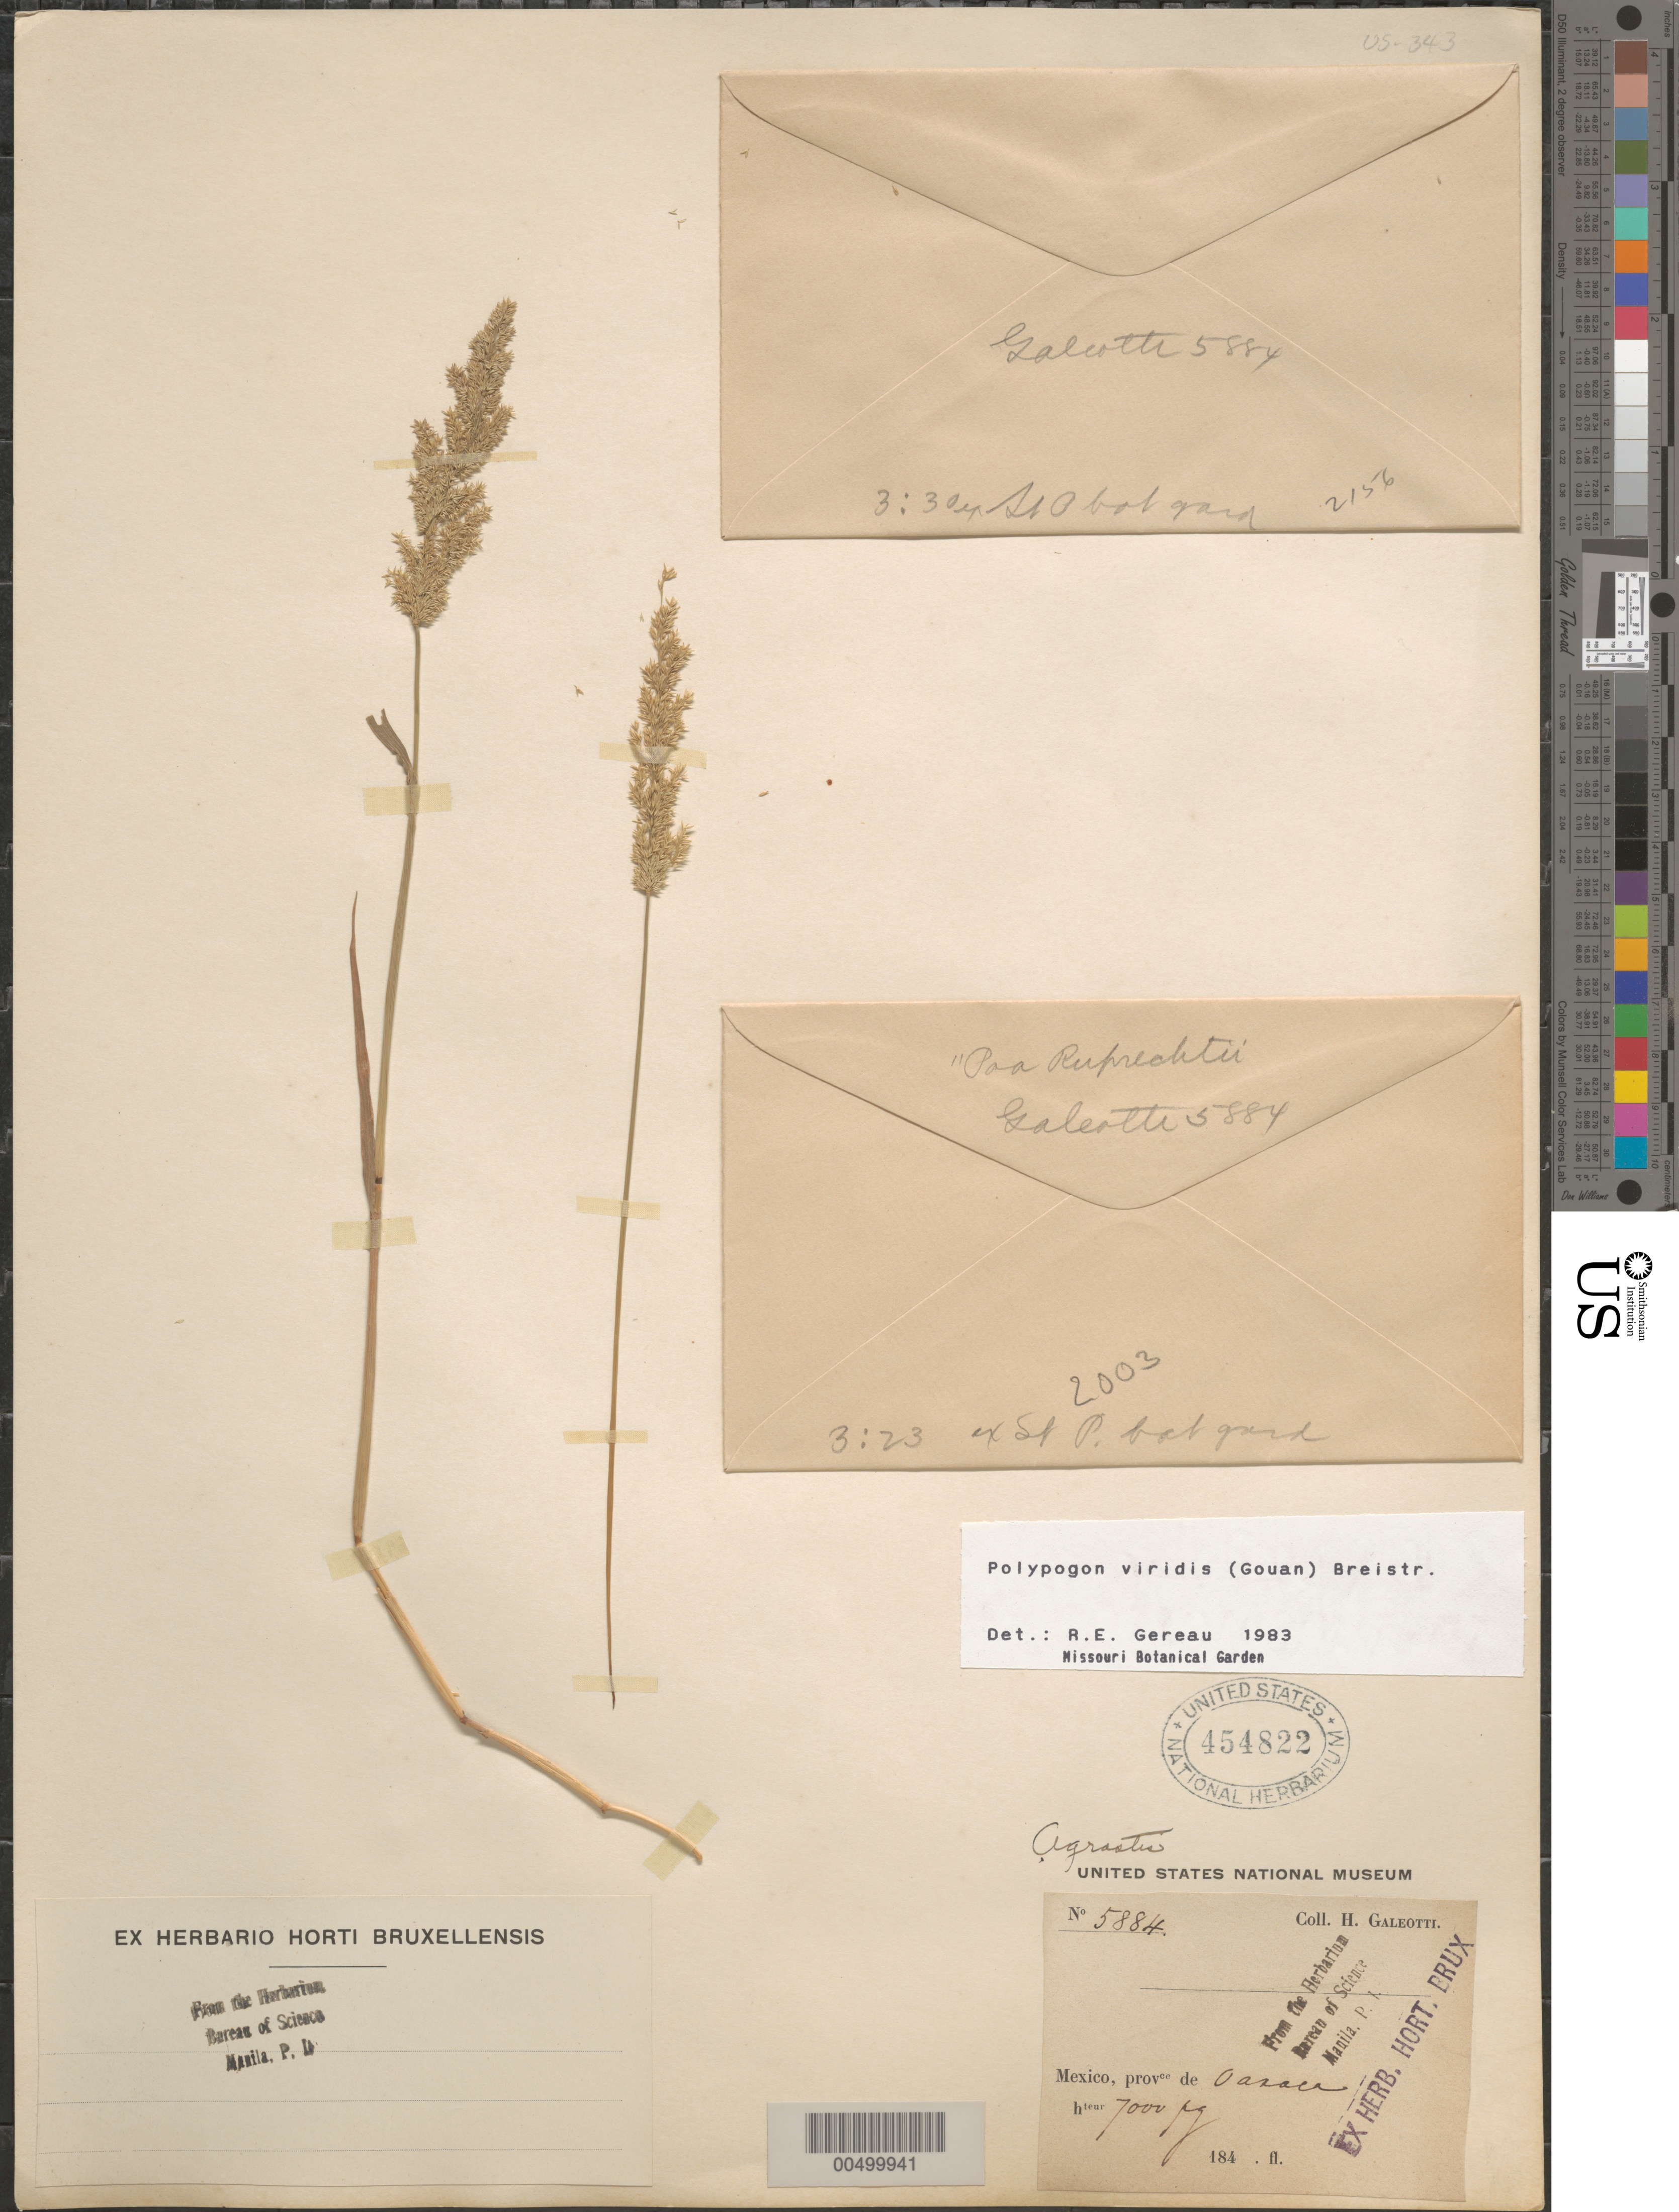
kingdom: Plantae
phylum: Tracheophyta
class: Liliopsida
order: Poales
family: Poaceae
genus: Polypogon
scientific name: Polypogon viridis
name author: (Gouan) Breistroffer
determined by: Gereau, R. E.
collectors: H. G. Galeotti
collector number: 5884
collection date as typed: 184?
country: Mexico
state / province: Oaxaca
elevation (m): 2134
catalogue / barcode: US 454822